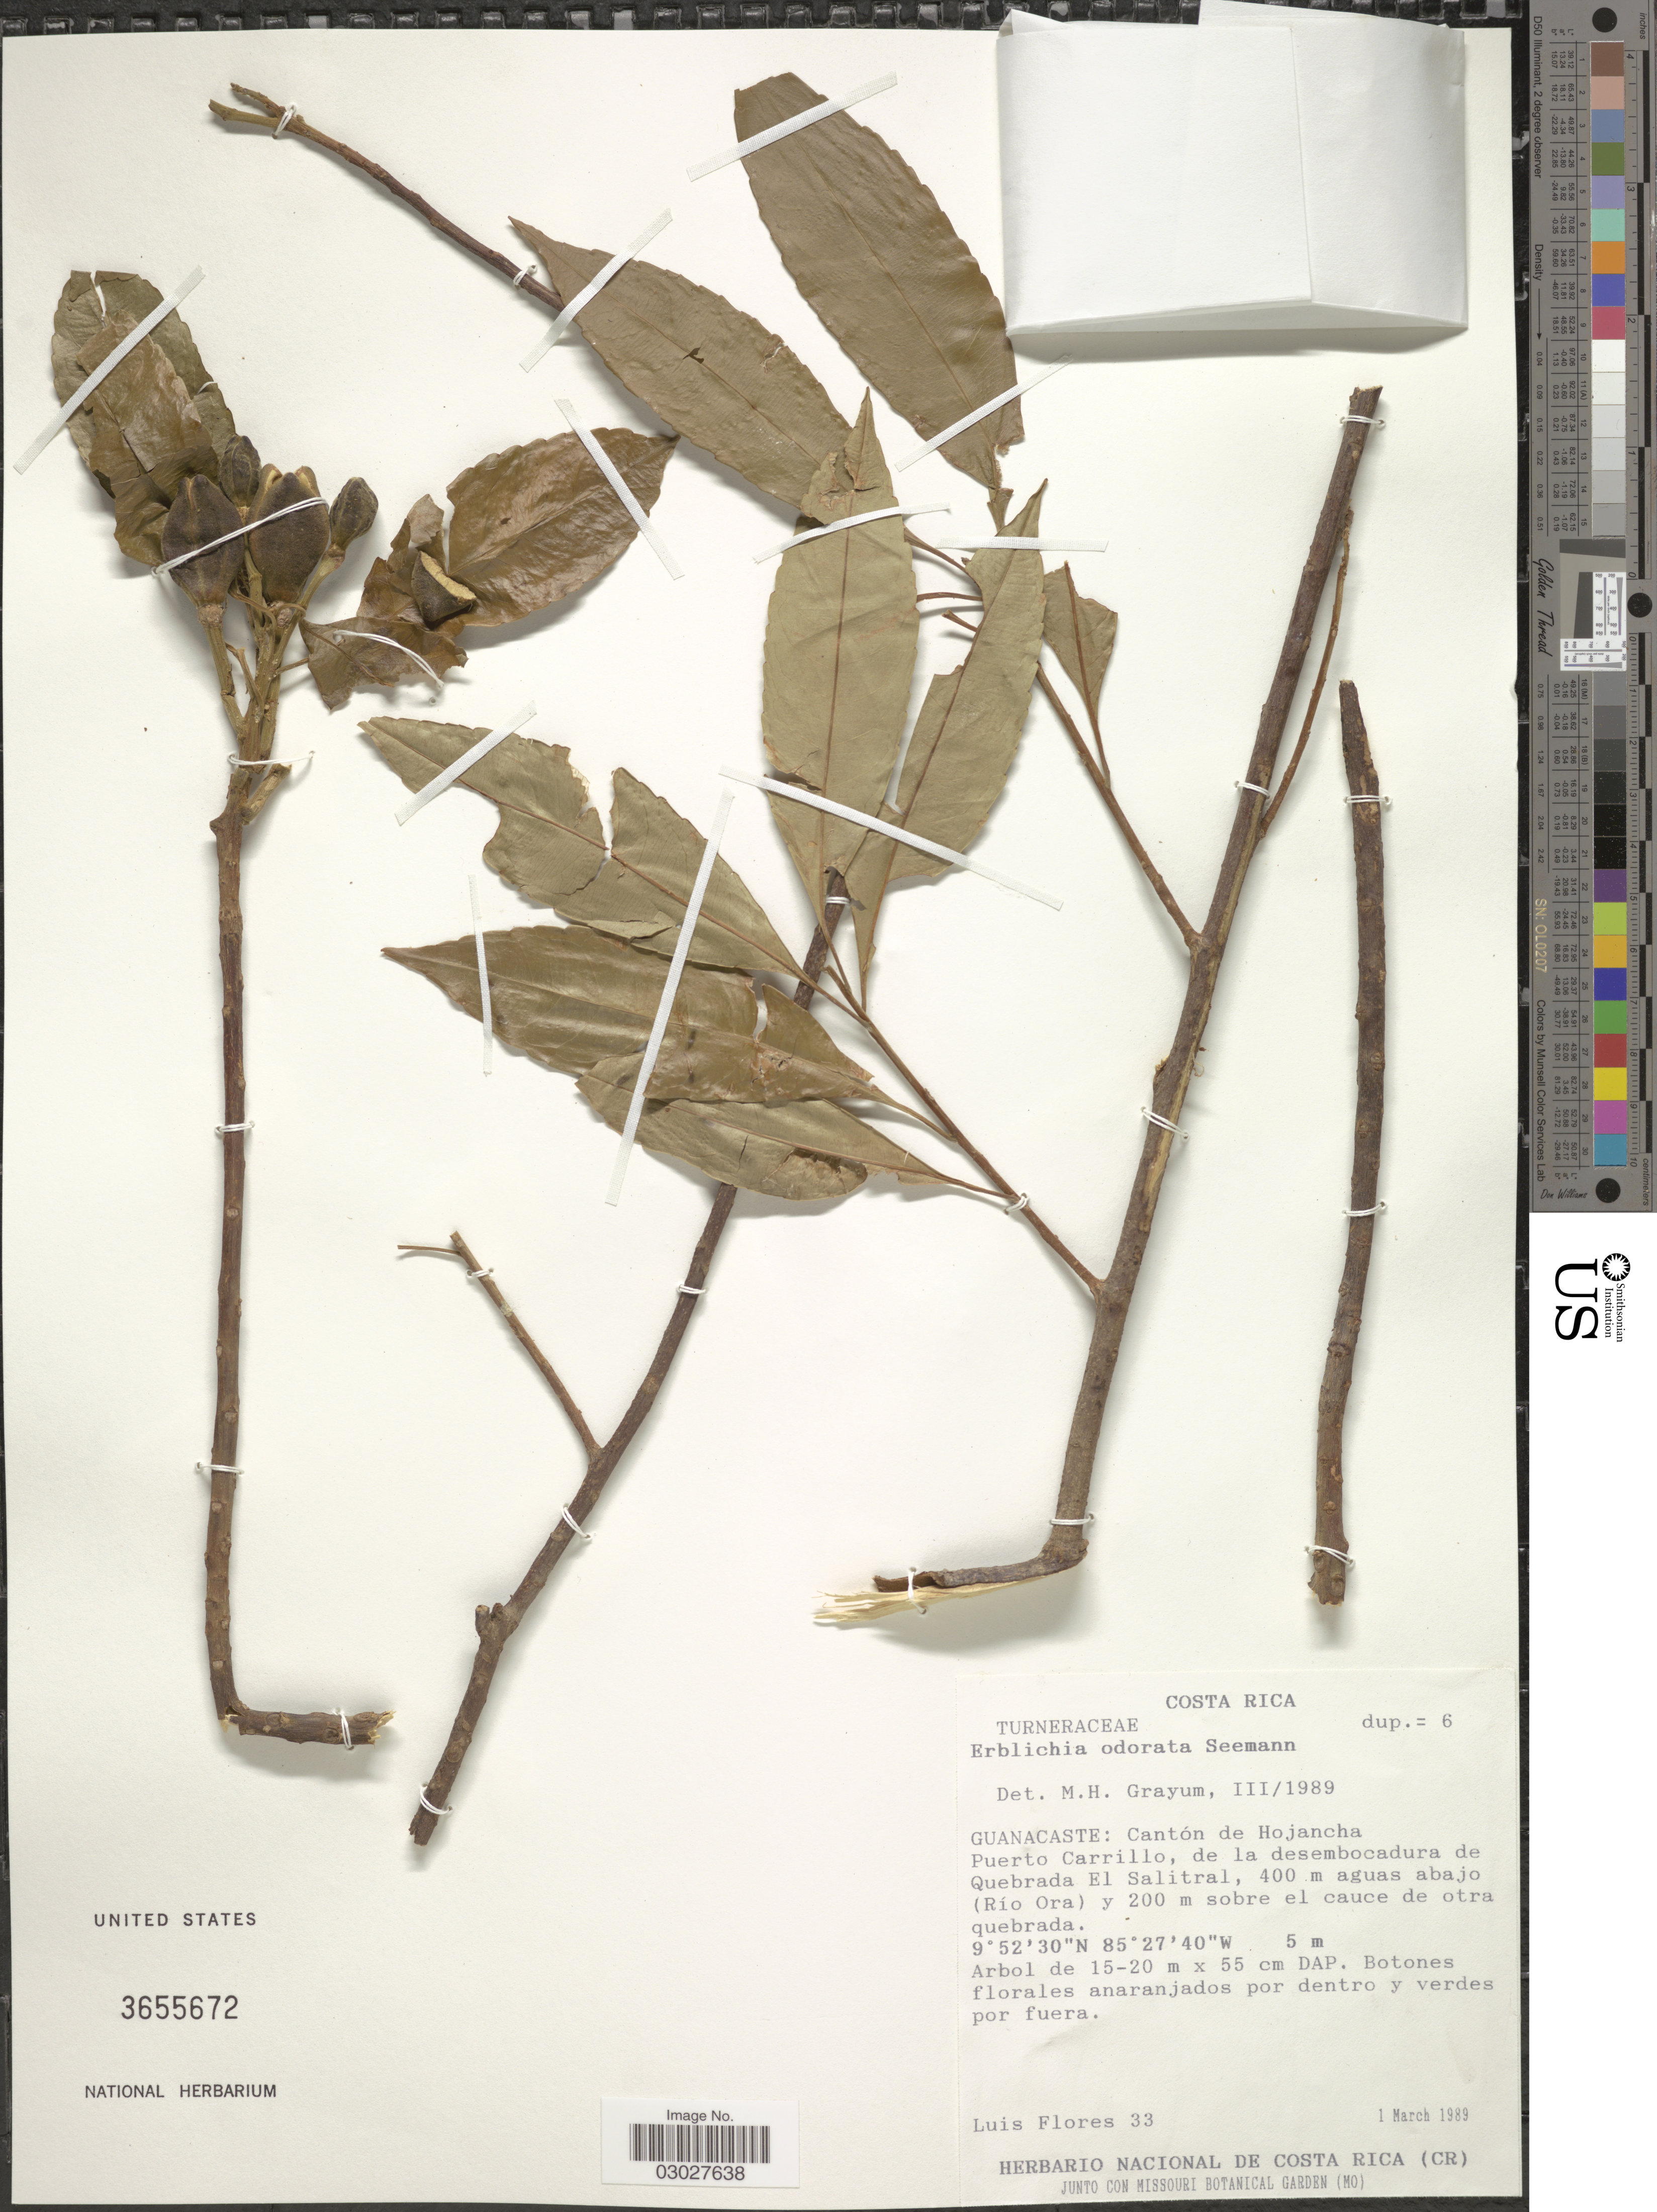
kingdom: Plantae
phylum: Tracheophyta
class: Magnoliopsida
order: Malpighiales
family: Turneraceae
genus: Erblichia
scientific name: Erblichia odorata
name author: Seem.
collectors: L. Flores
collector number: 33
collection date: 1989-03-01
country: Costa Rica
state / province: Guanacaste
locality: Cantón de Hojancha Puerto Carrillo, de la desembocadura de Quebrada El Salitral, 400 m aguas abajo (Río Ora) y 200 m sobre el cauce de otra quebrada.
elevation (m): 5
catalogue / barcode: US 3655672